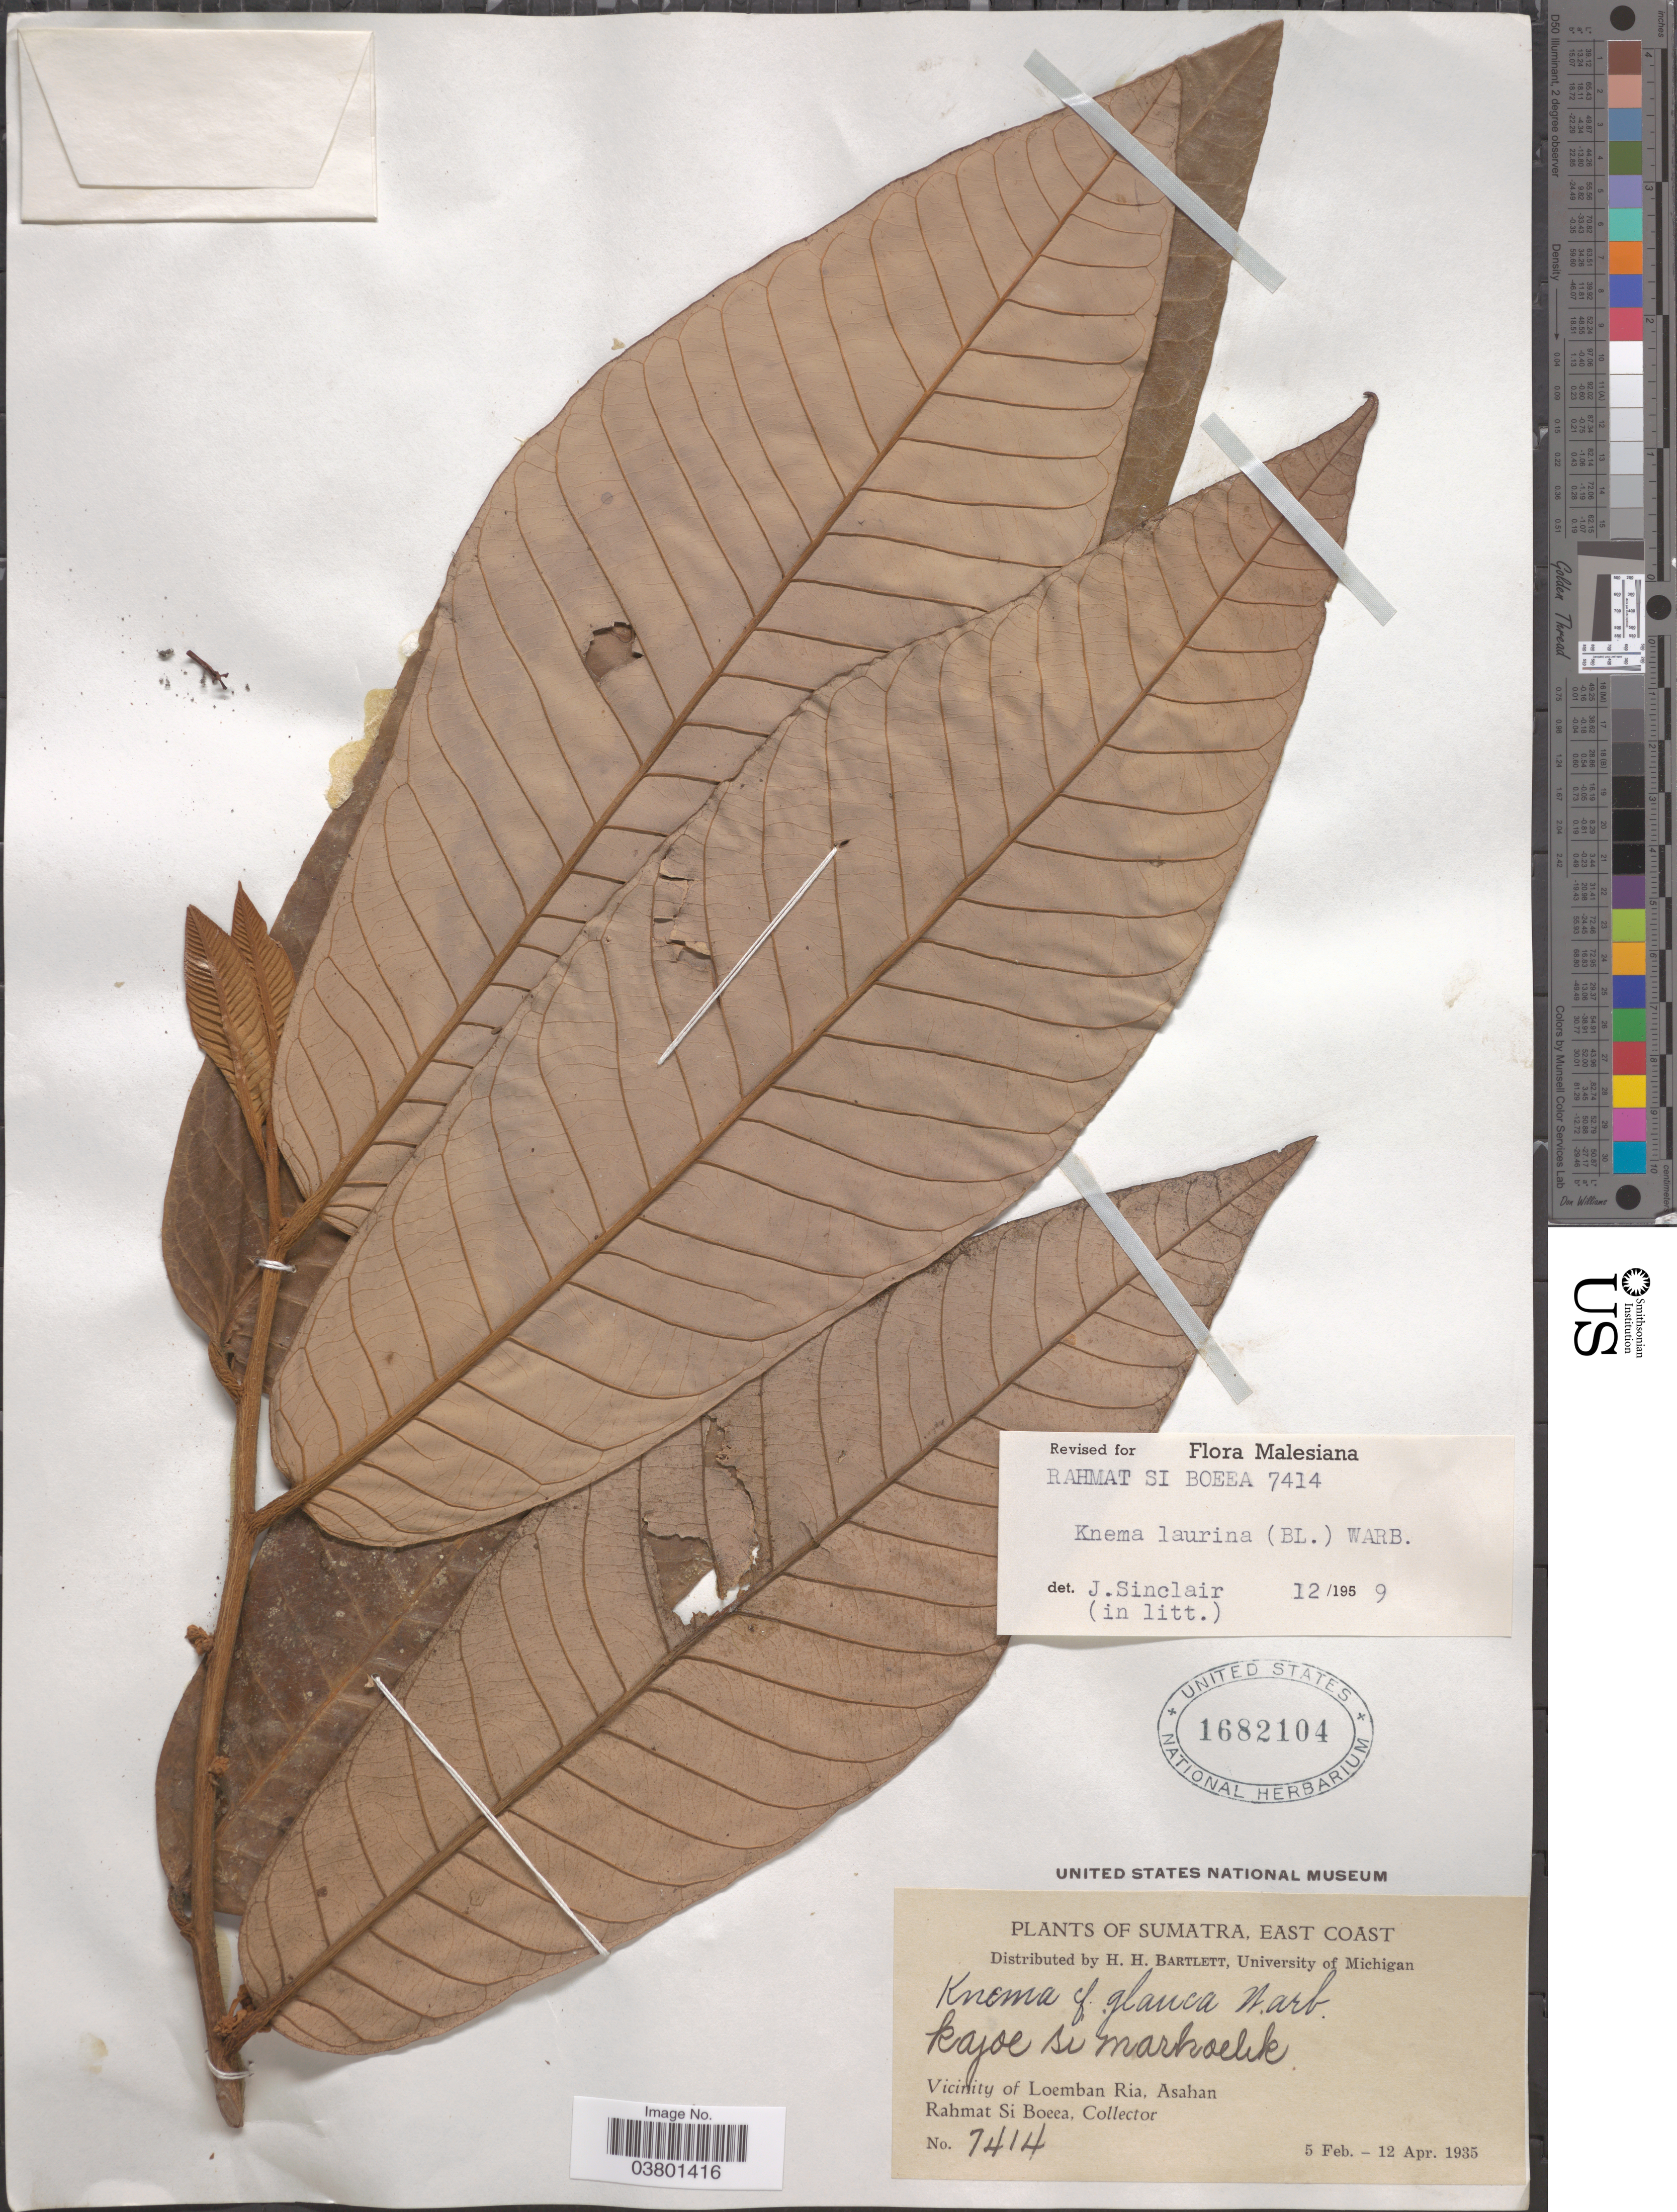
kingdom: Plantae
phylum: Tracheophyta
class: Magnoliopsida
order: Magnoliales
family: Myristicaceae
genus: Knema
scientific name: Knema laurina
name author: Warb.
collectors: Rahmat Si Boeea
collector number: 7414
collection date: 1935-02-05/1935-04-12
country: Indonesia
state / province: Sumatra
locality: East Coast. Vicinity of Loemban Ria, Asahan.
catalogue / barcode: US 1682104